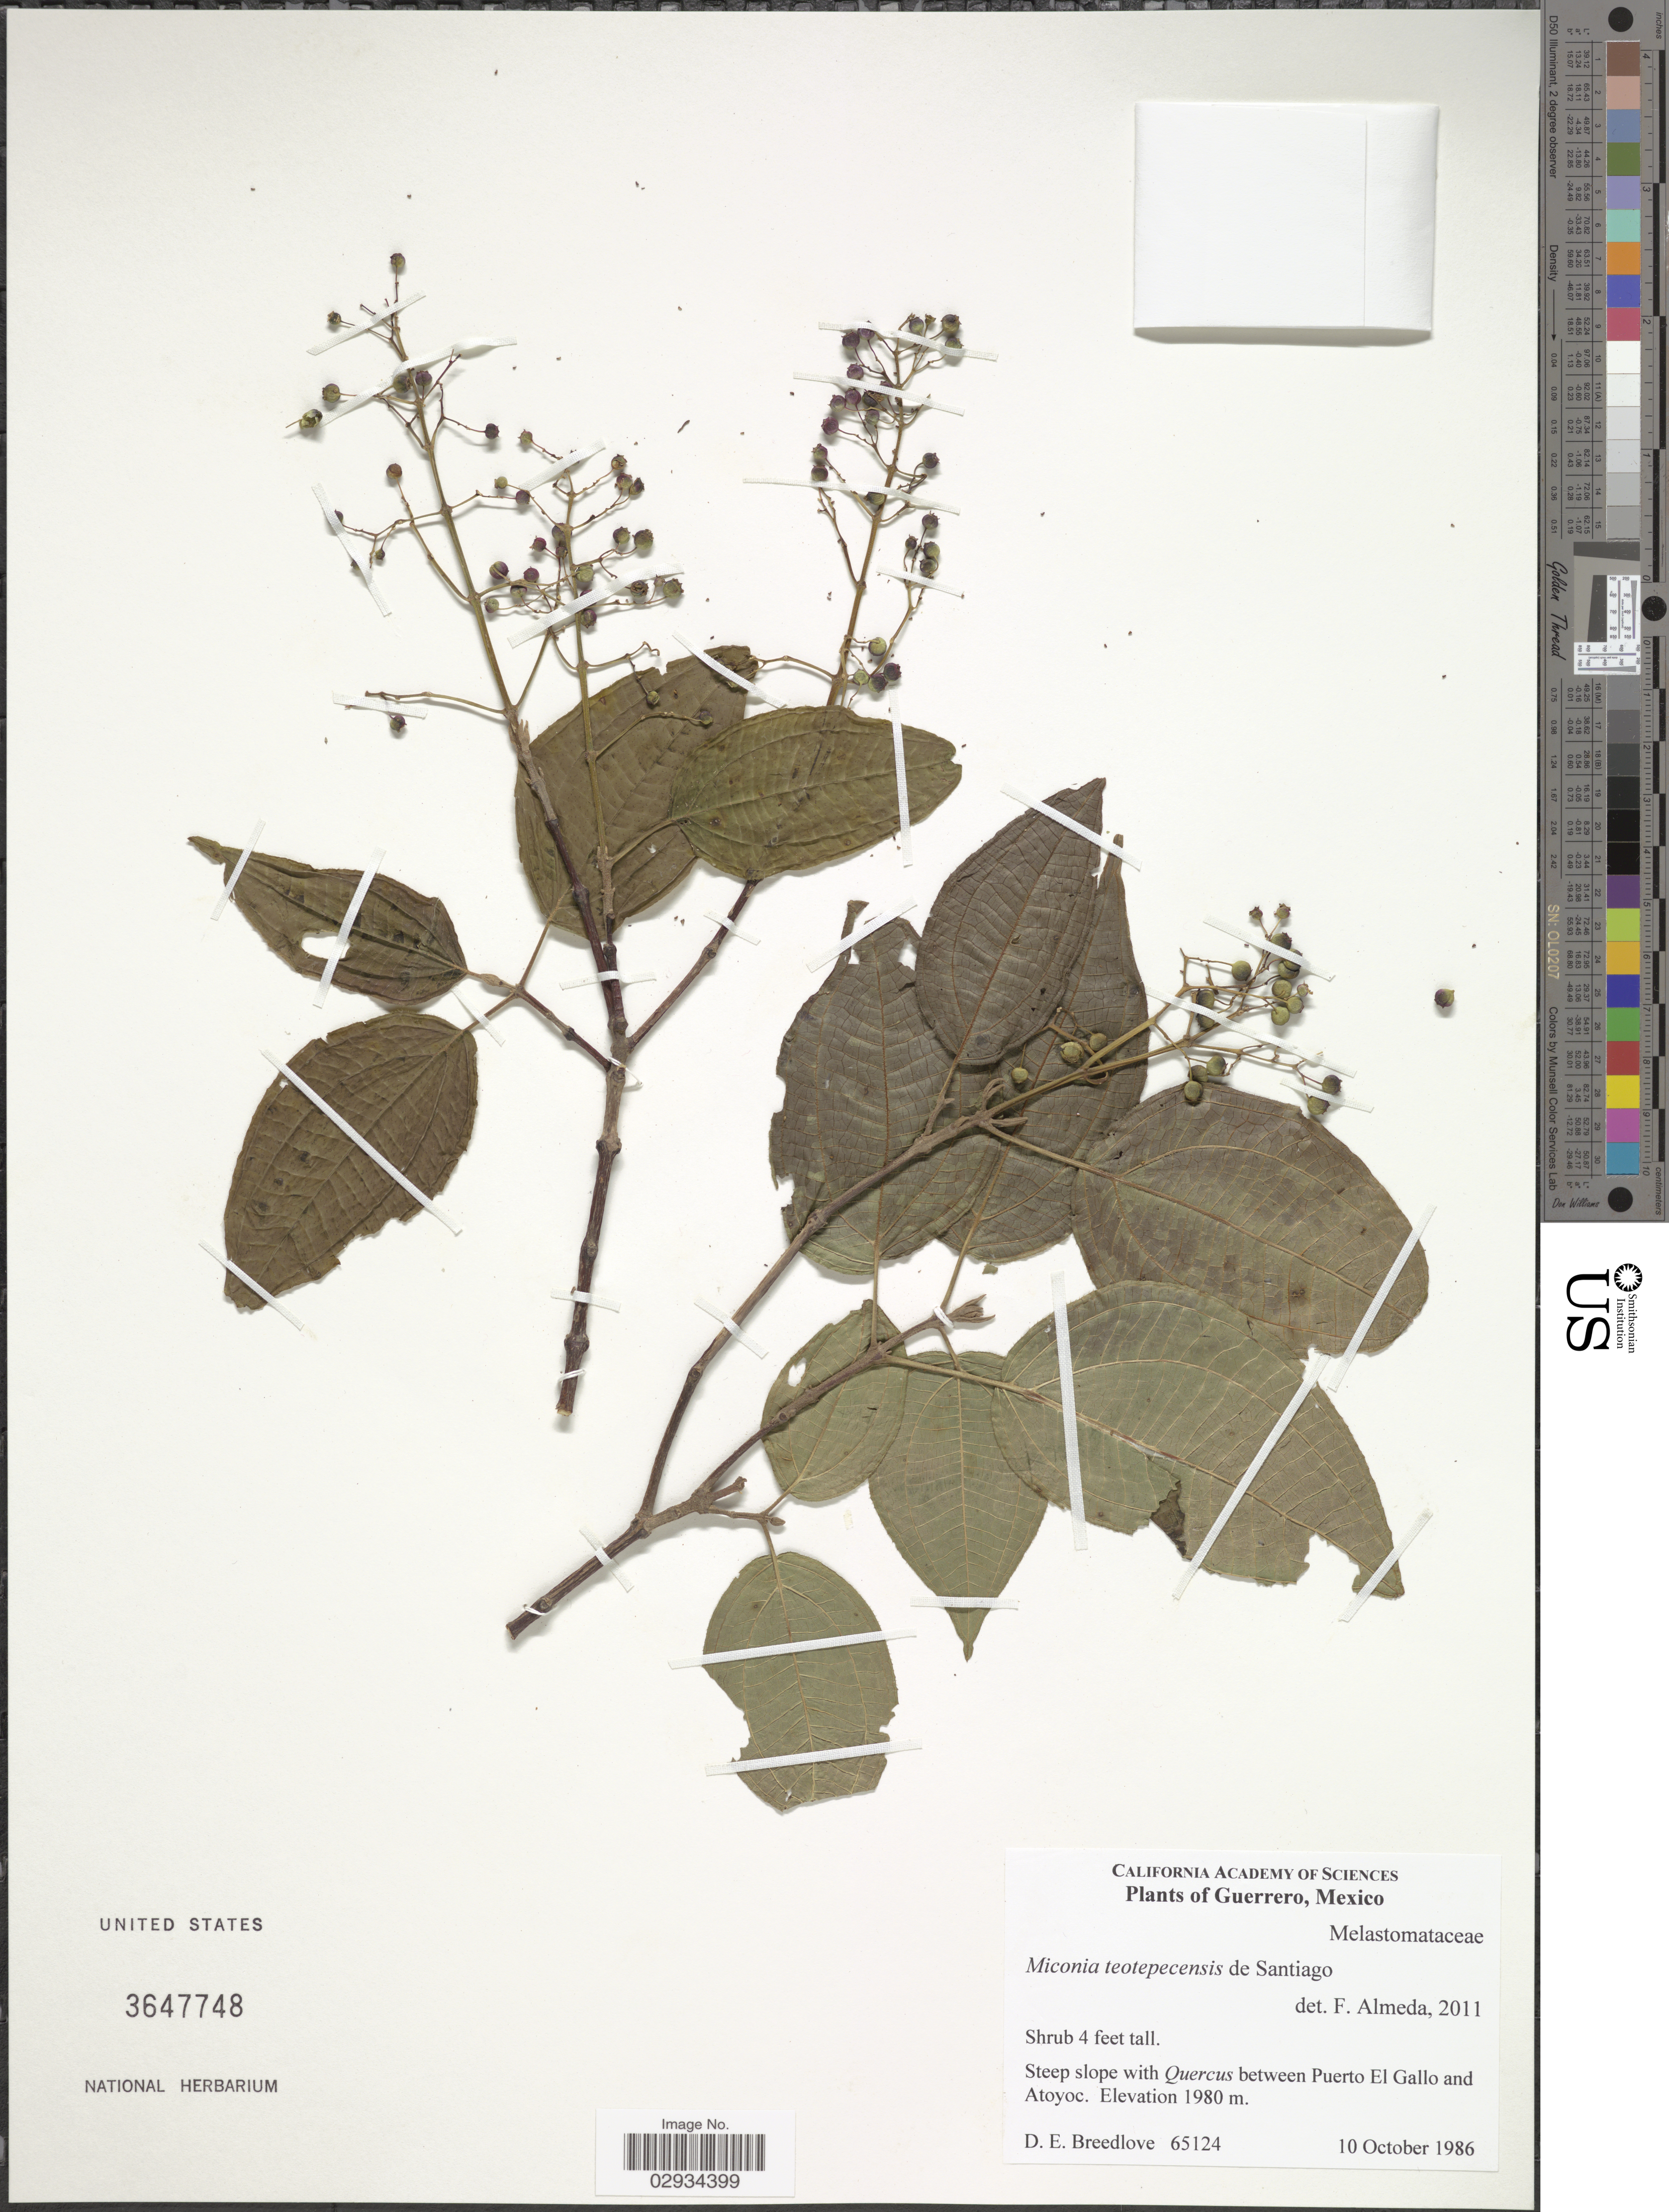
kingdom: Plantae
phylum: Tracheophyta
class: Magnoliopsida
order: Myrtales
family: Melastomataceae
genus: Miconia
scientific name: Miconia teotepecensis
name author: de Santiago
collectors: D. E. Breedlove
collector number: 65124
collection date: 1986-10-10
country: Mexico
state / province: Guerrero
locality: Puerto El Gallo and Atoyoc.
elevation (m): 1980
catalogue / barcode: US 3647748